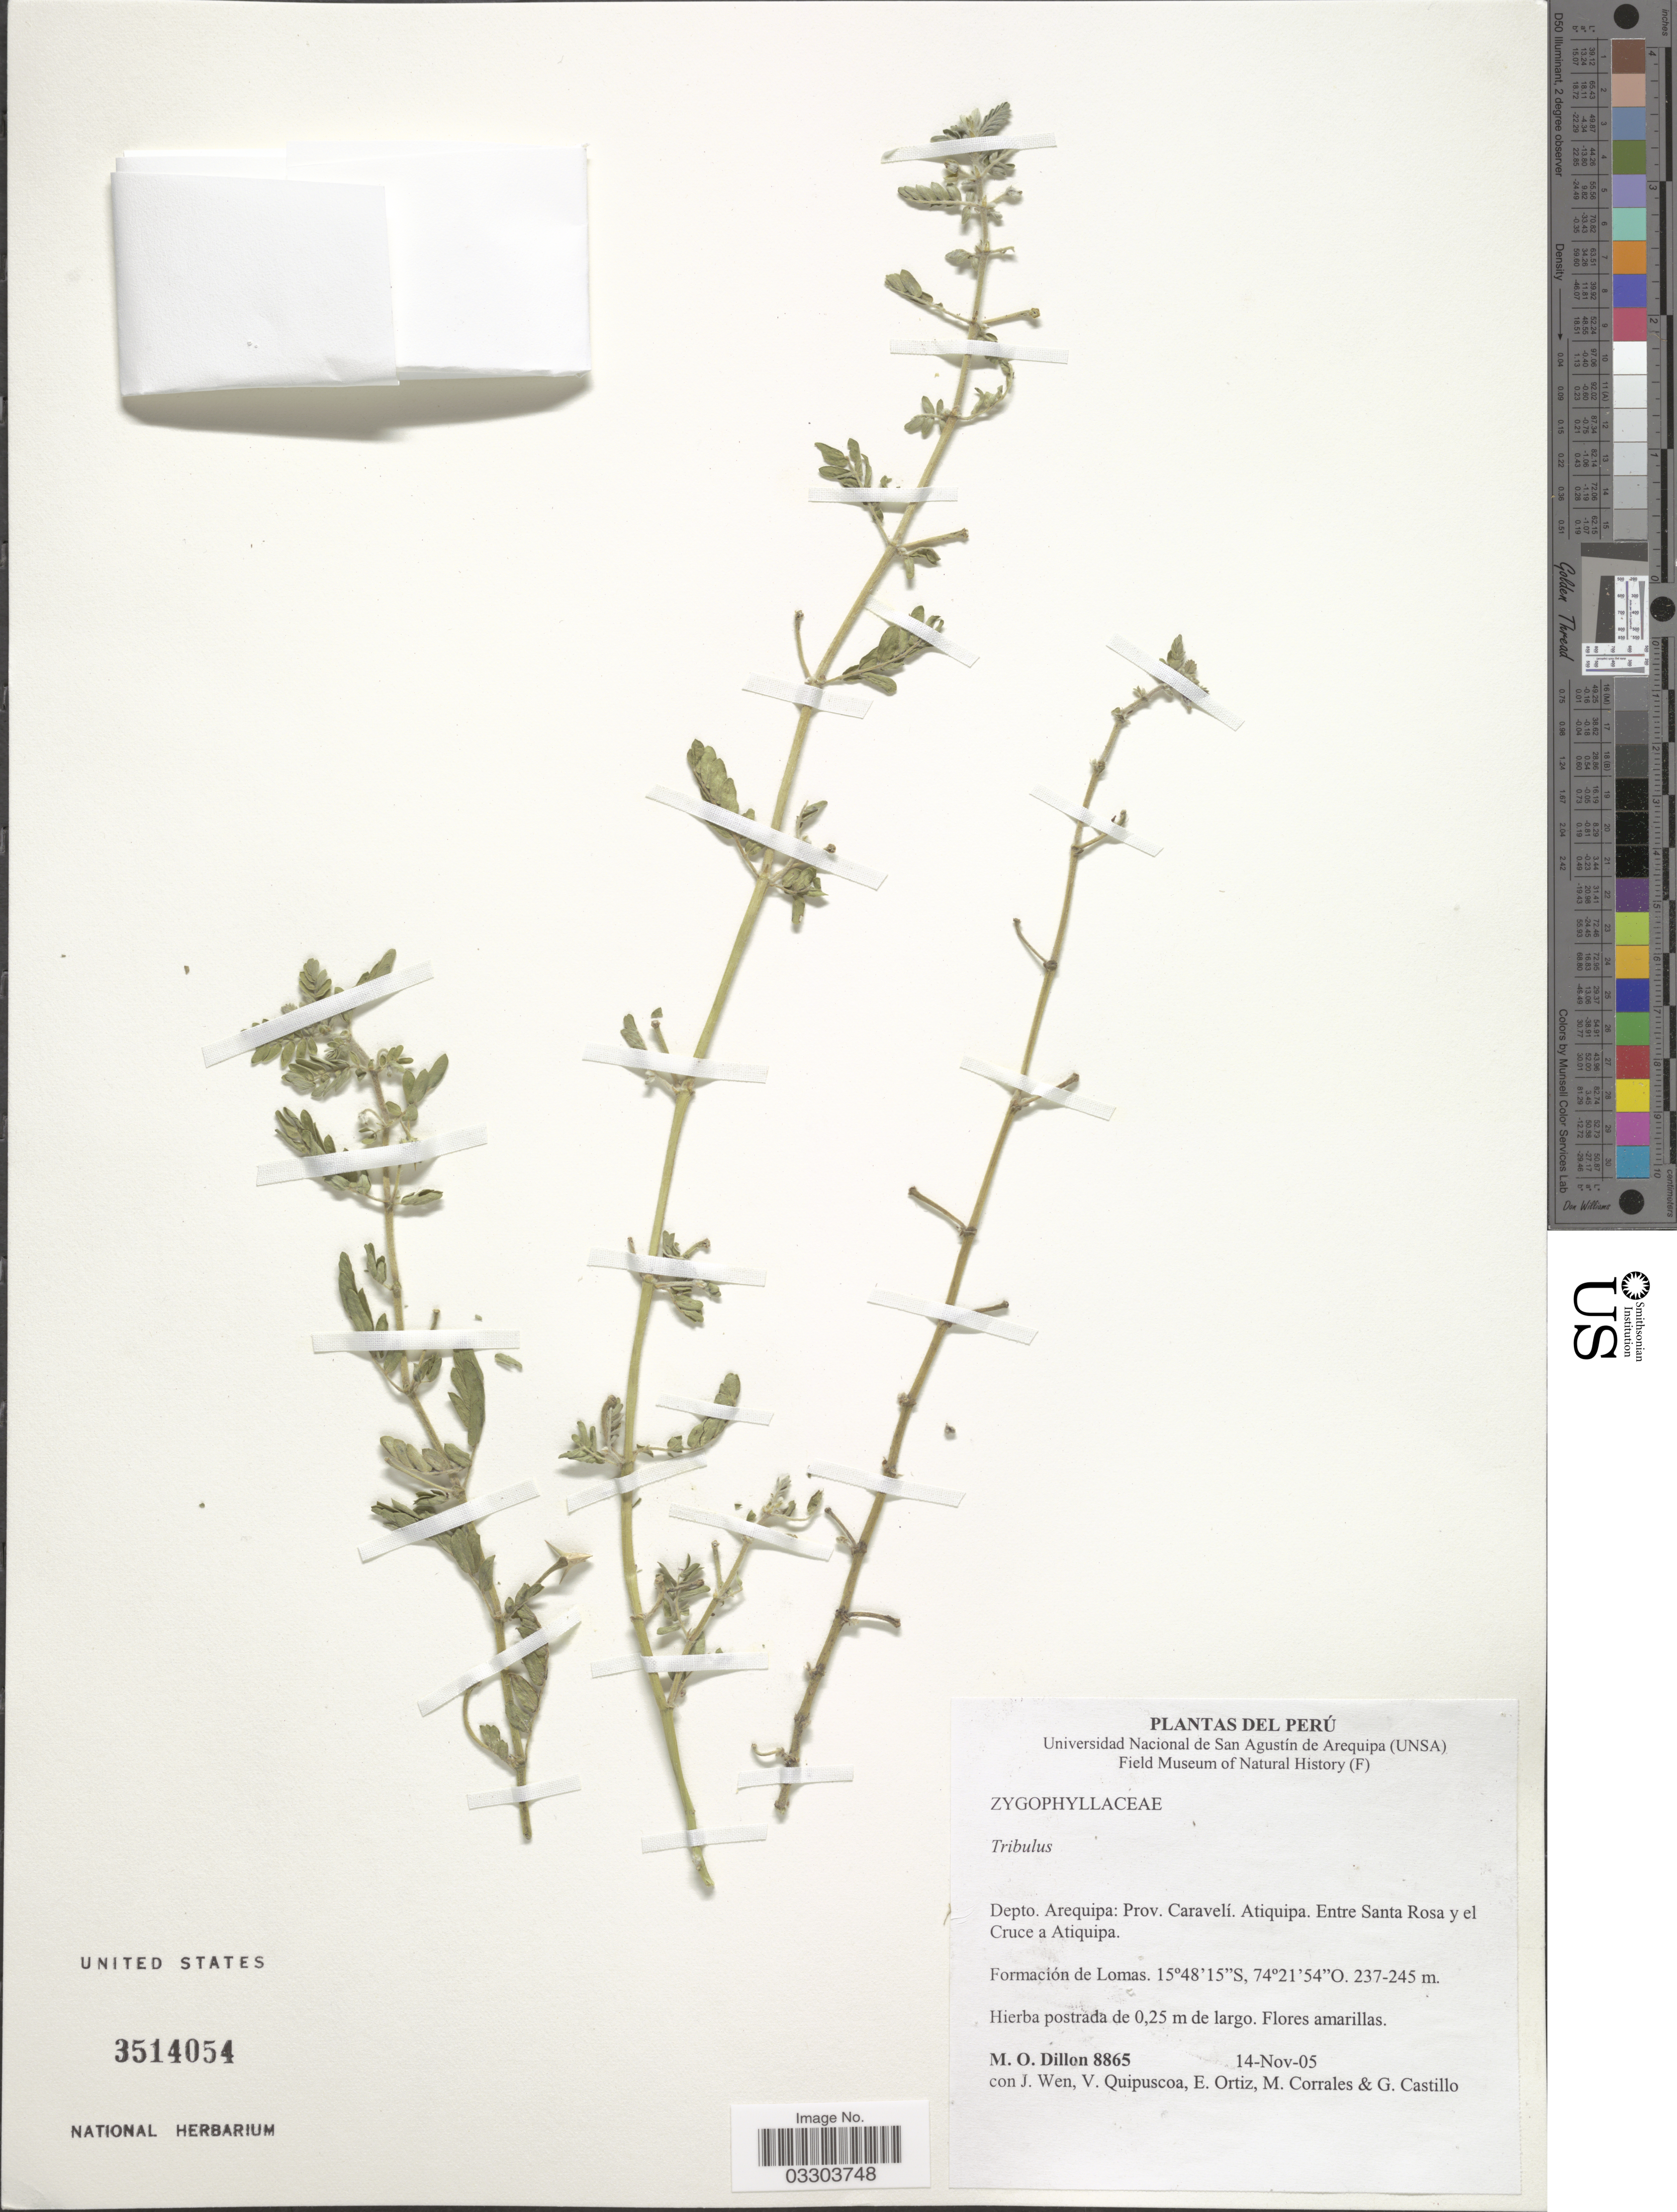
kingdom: Plantae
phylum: Tracheophyta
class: Magnoliopsida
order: Zygophyllales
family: Zygophyllaceae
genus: Tribulus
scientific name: Tribulus sp.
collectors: M. O. Dillon, J. Wen, V. Quipuscoa, E. Ortiz & et al.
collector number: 8865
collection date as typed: Transcribed d/m/y: 14/11/5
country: Peru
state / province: Arequipa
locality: Depto. Arequipa: Prov. Caravelí. Atiquipa. Entre Santa Rosa y el Cruce a Atiquipa.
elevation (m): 237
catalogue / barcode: US 3514054